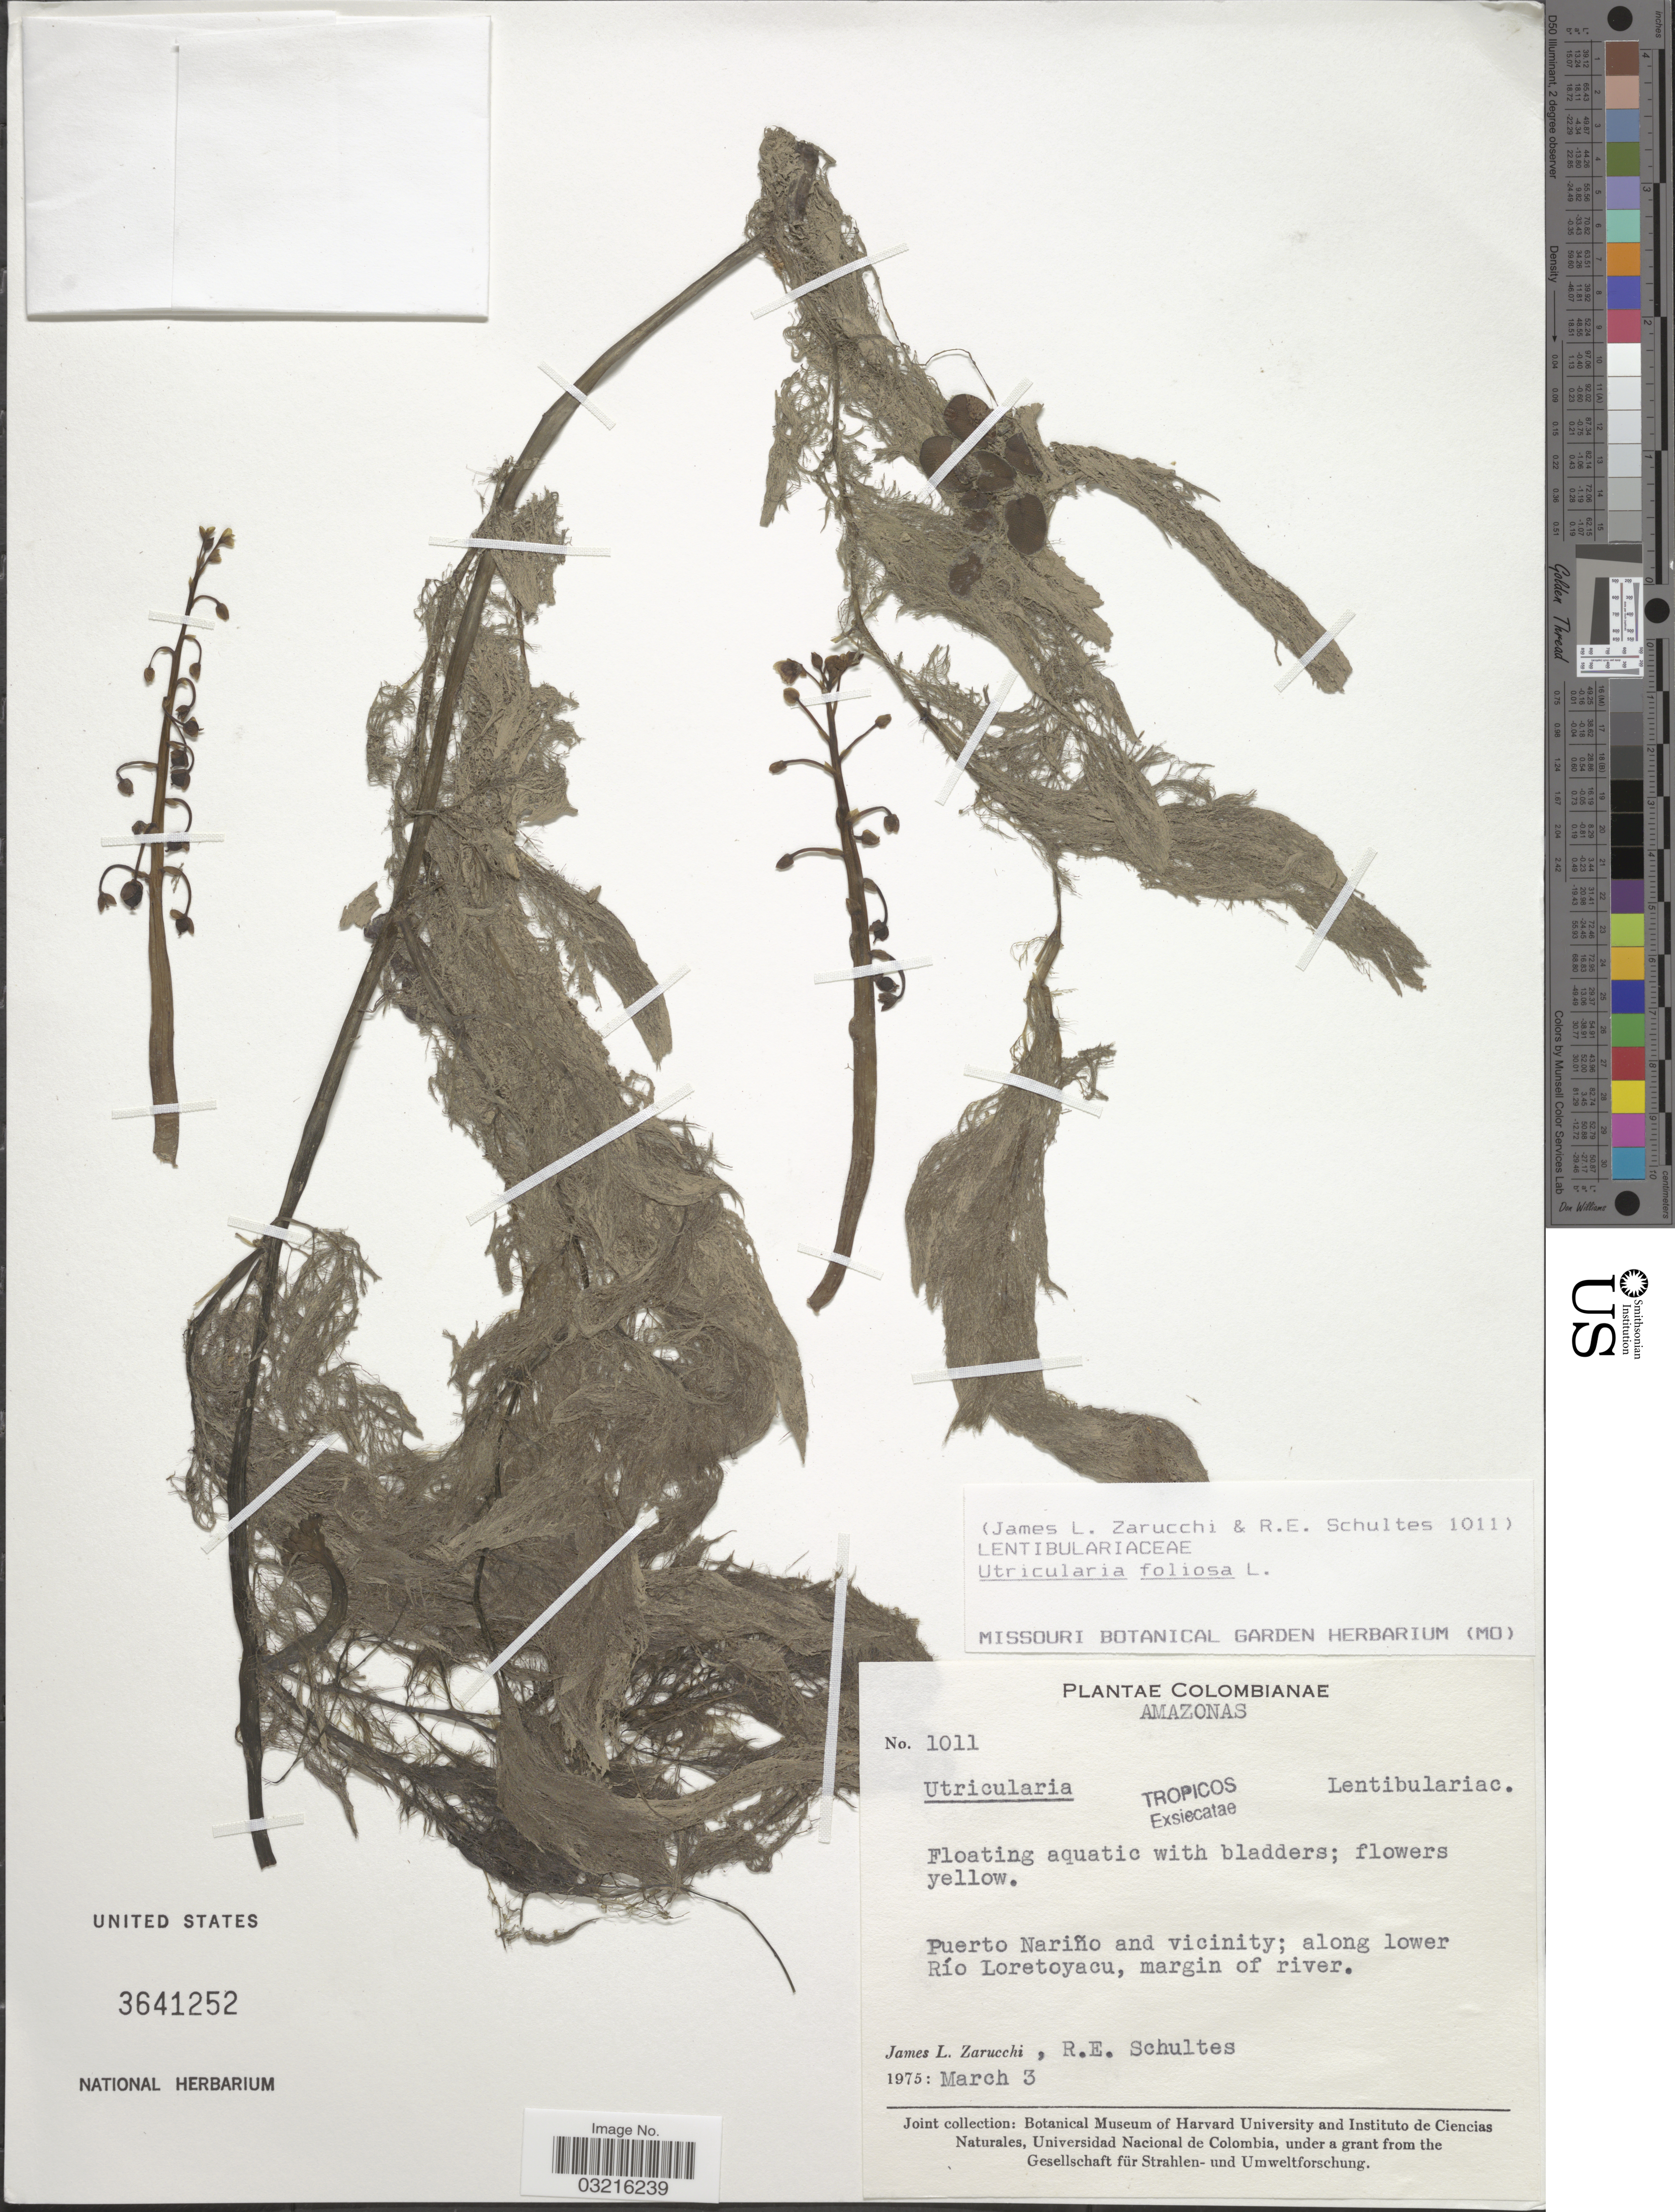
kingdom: Plantae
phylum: Tracheophyta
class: Magnoliopsida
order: Lamiales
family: Lentibulariaceae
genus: Utricularia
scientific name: Utricularia foliosa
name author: L.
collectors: J. L. Zarucchi & R. E. Schultes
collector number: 1011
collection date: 1975-03-03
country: Colombia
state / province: Amazônas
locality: Puerto Nariño and vicinity; along lower Río Loretoyacu, margin of river.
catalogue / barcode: US 3641252